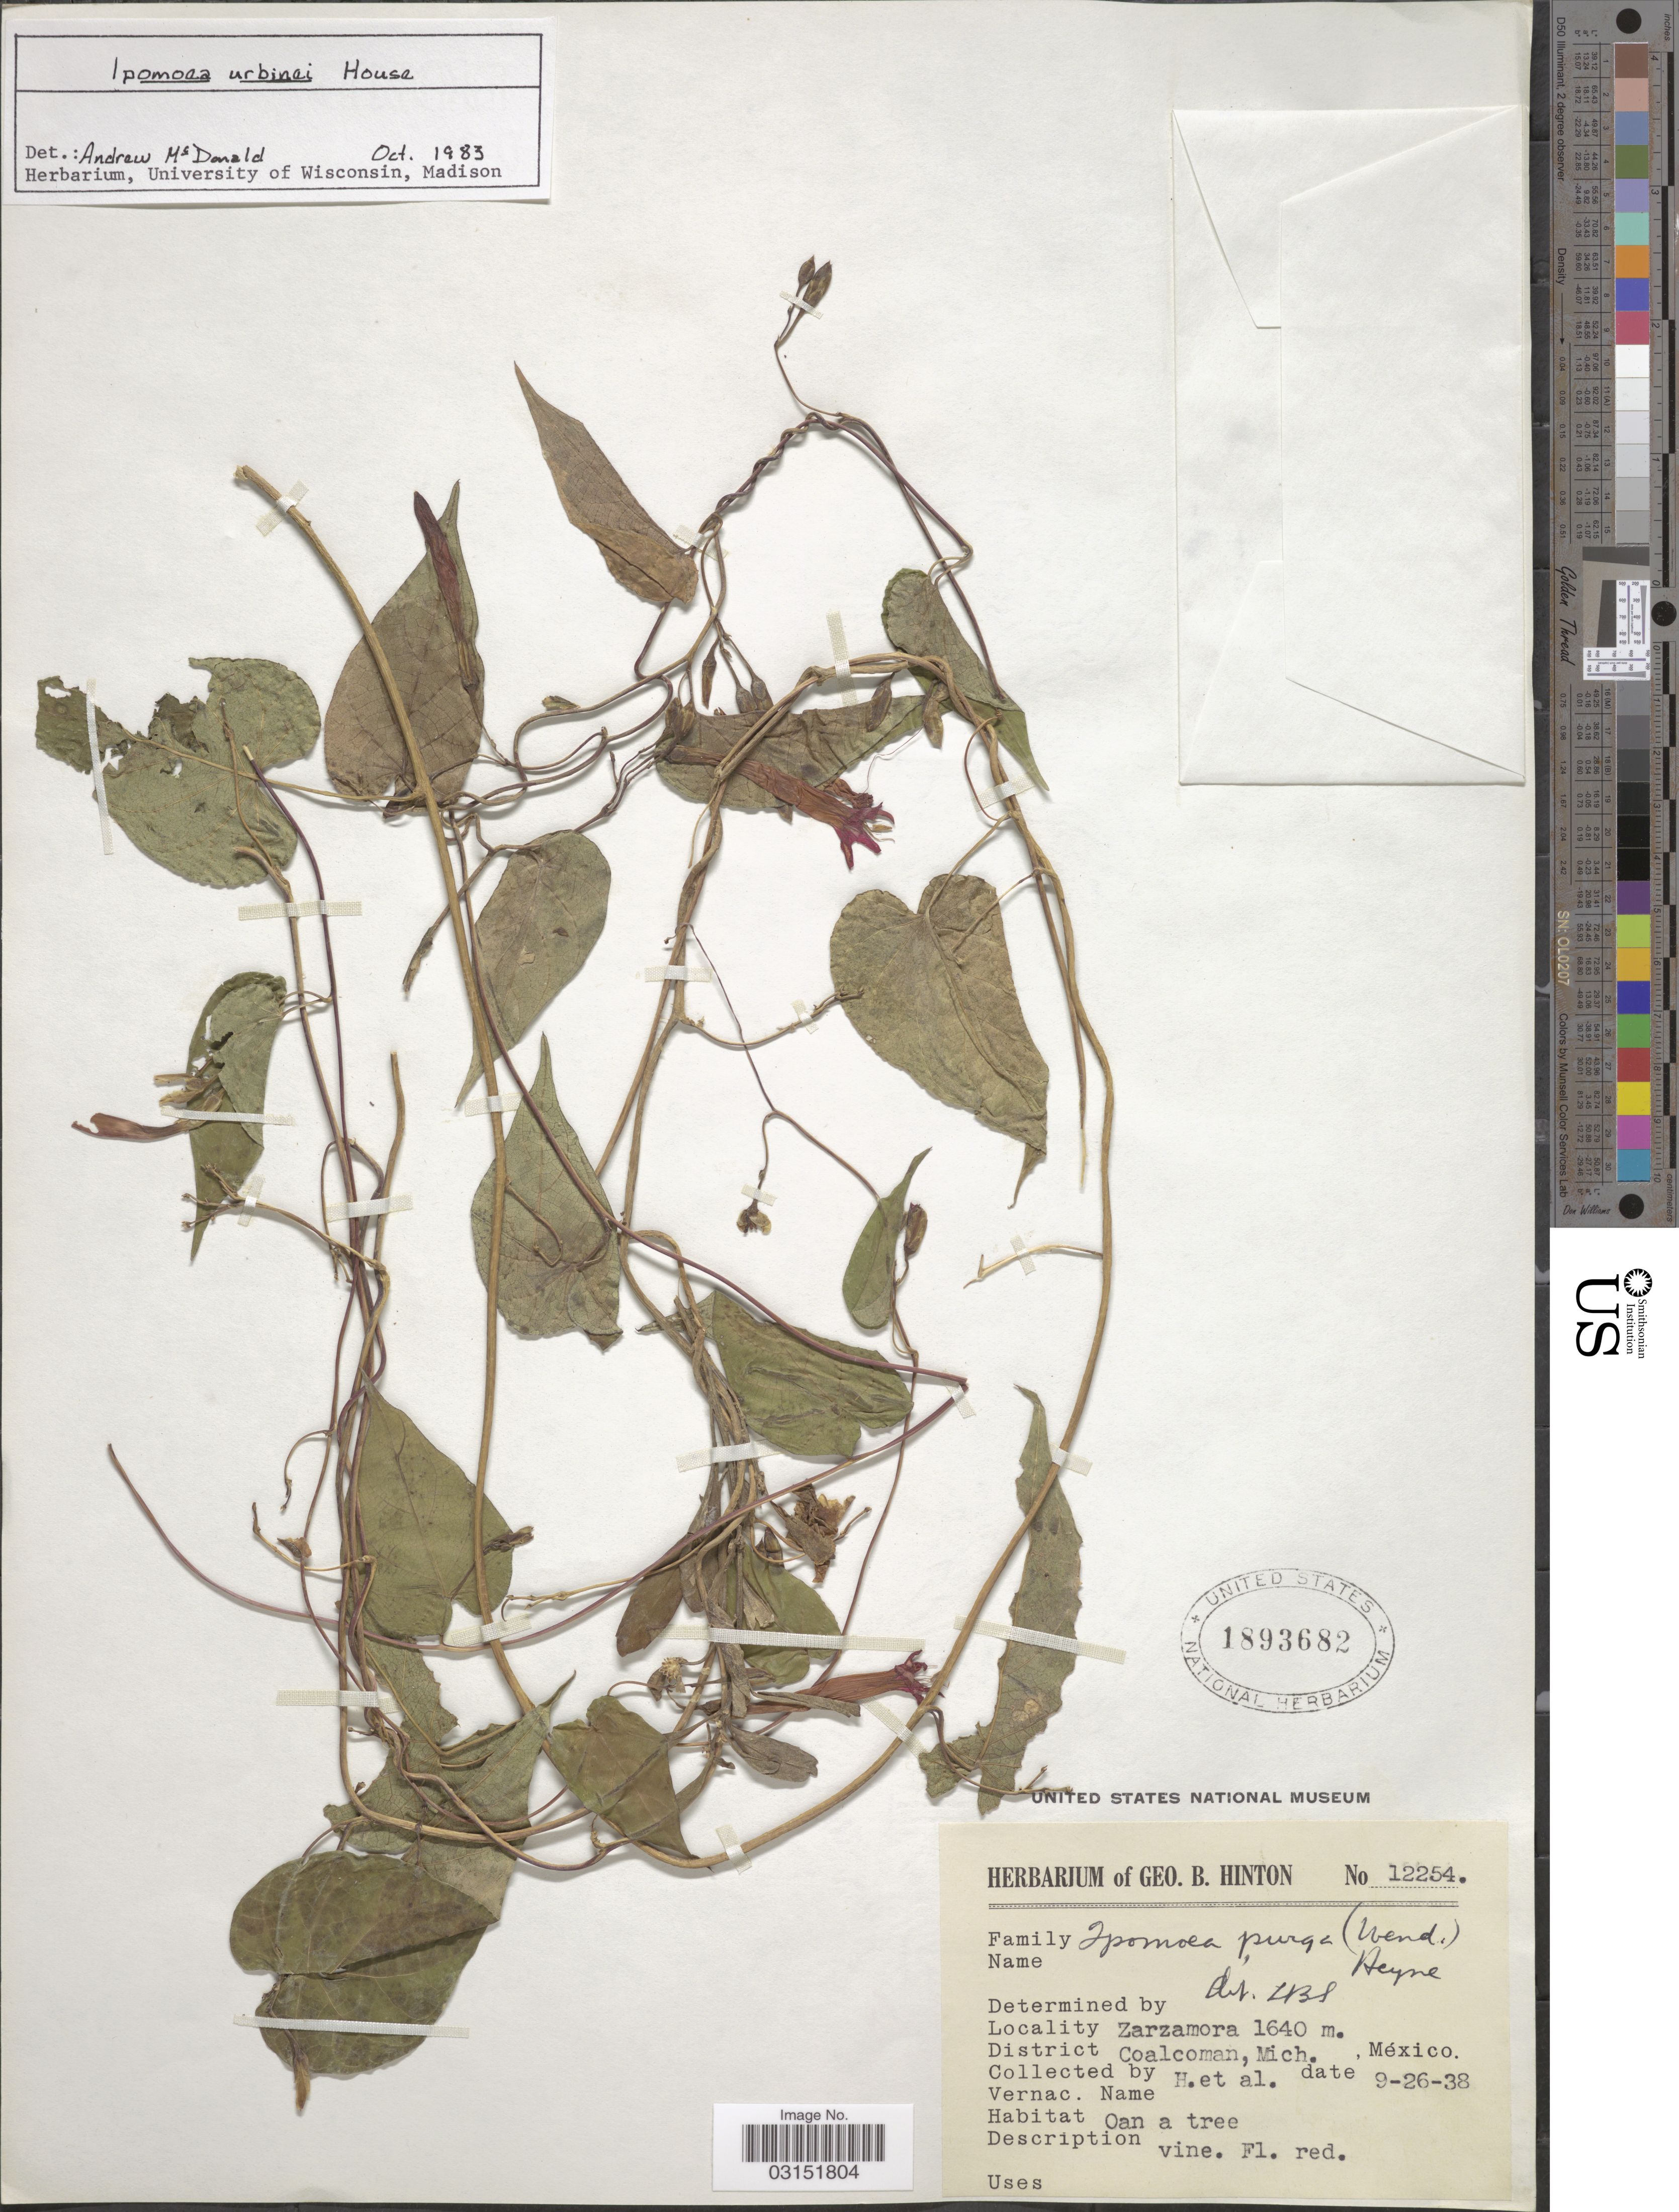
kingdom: Plantae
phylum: Tracheophyta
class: Magnoliopsida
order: Solanales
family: Convolvulaceae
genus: Ipomoea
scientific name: Ipomoea urbinei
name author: House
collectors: G. B. Hinton & et al.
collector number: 12254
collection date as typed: Transcribed d/m/y: 26/9/38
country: Mexico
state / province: Michoacán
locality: Zarzamora, District Coalcoman.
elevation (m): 1640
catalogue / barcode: US 1893682